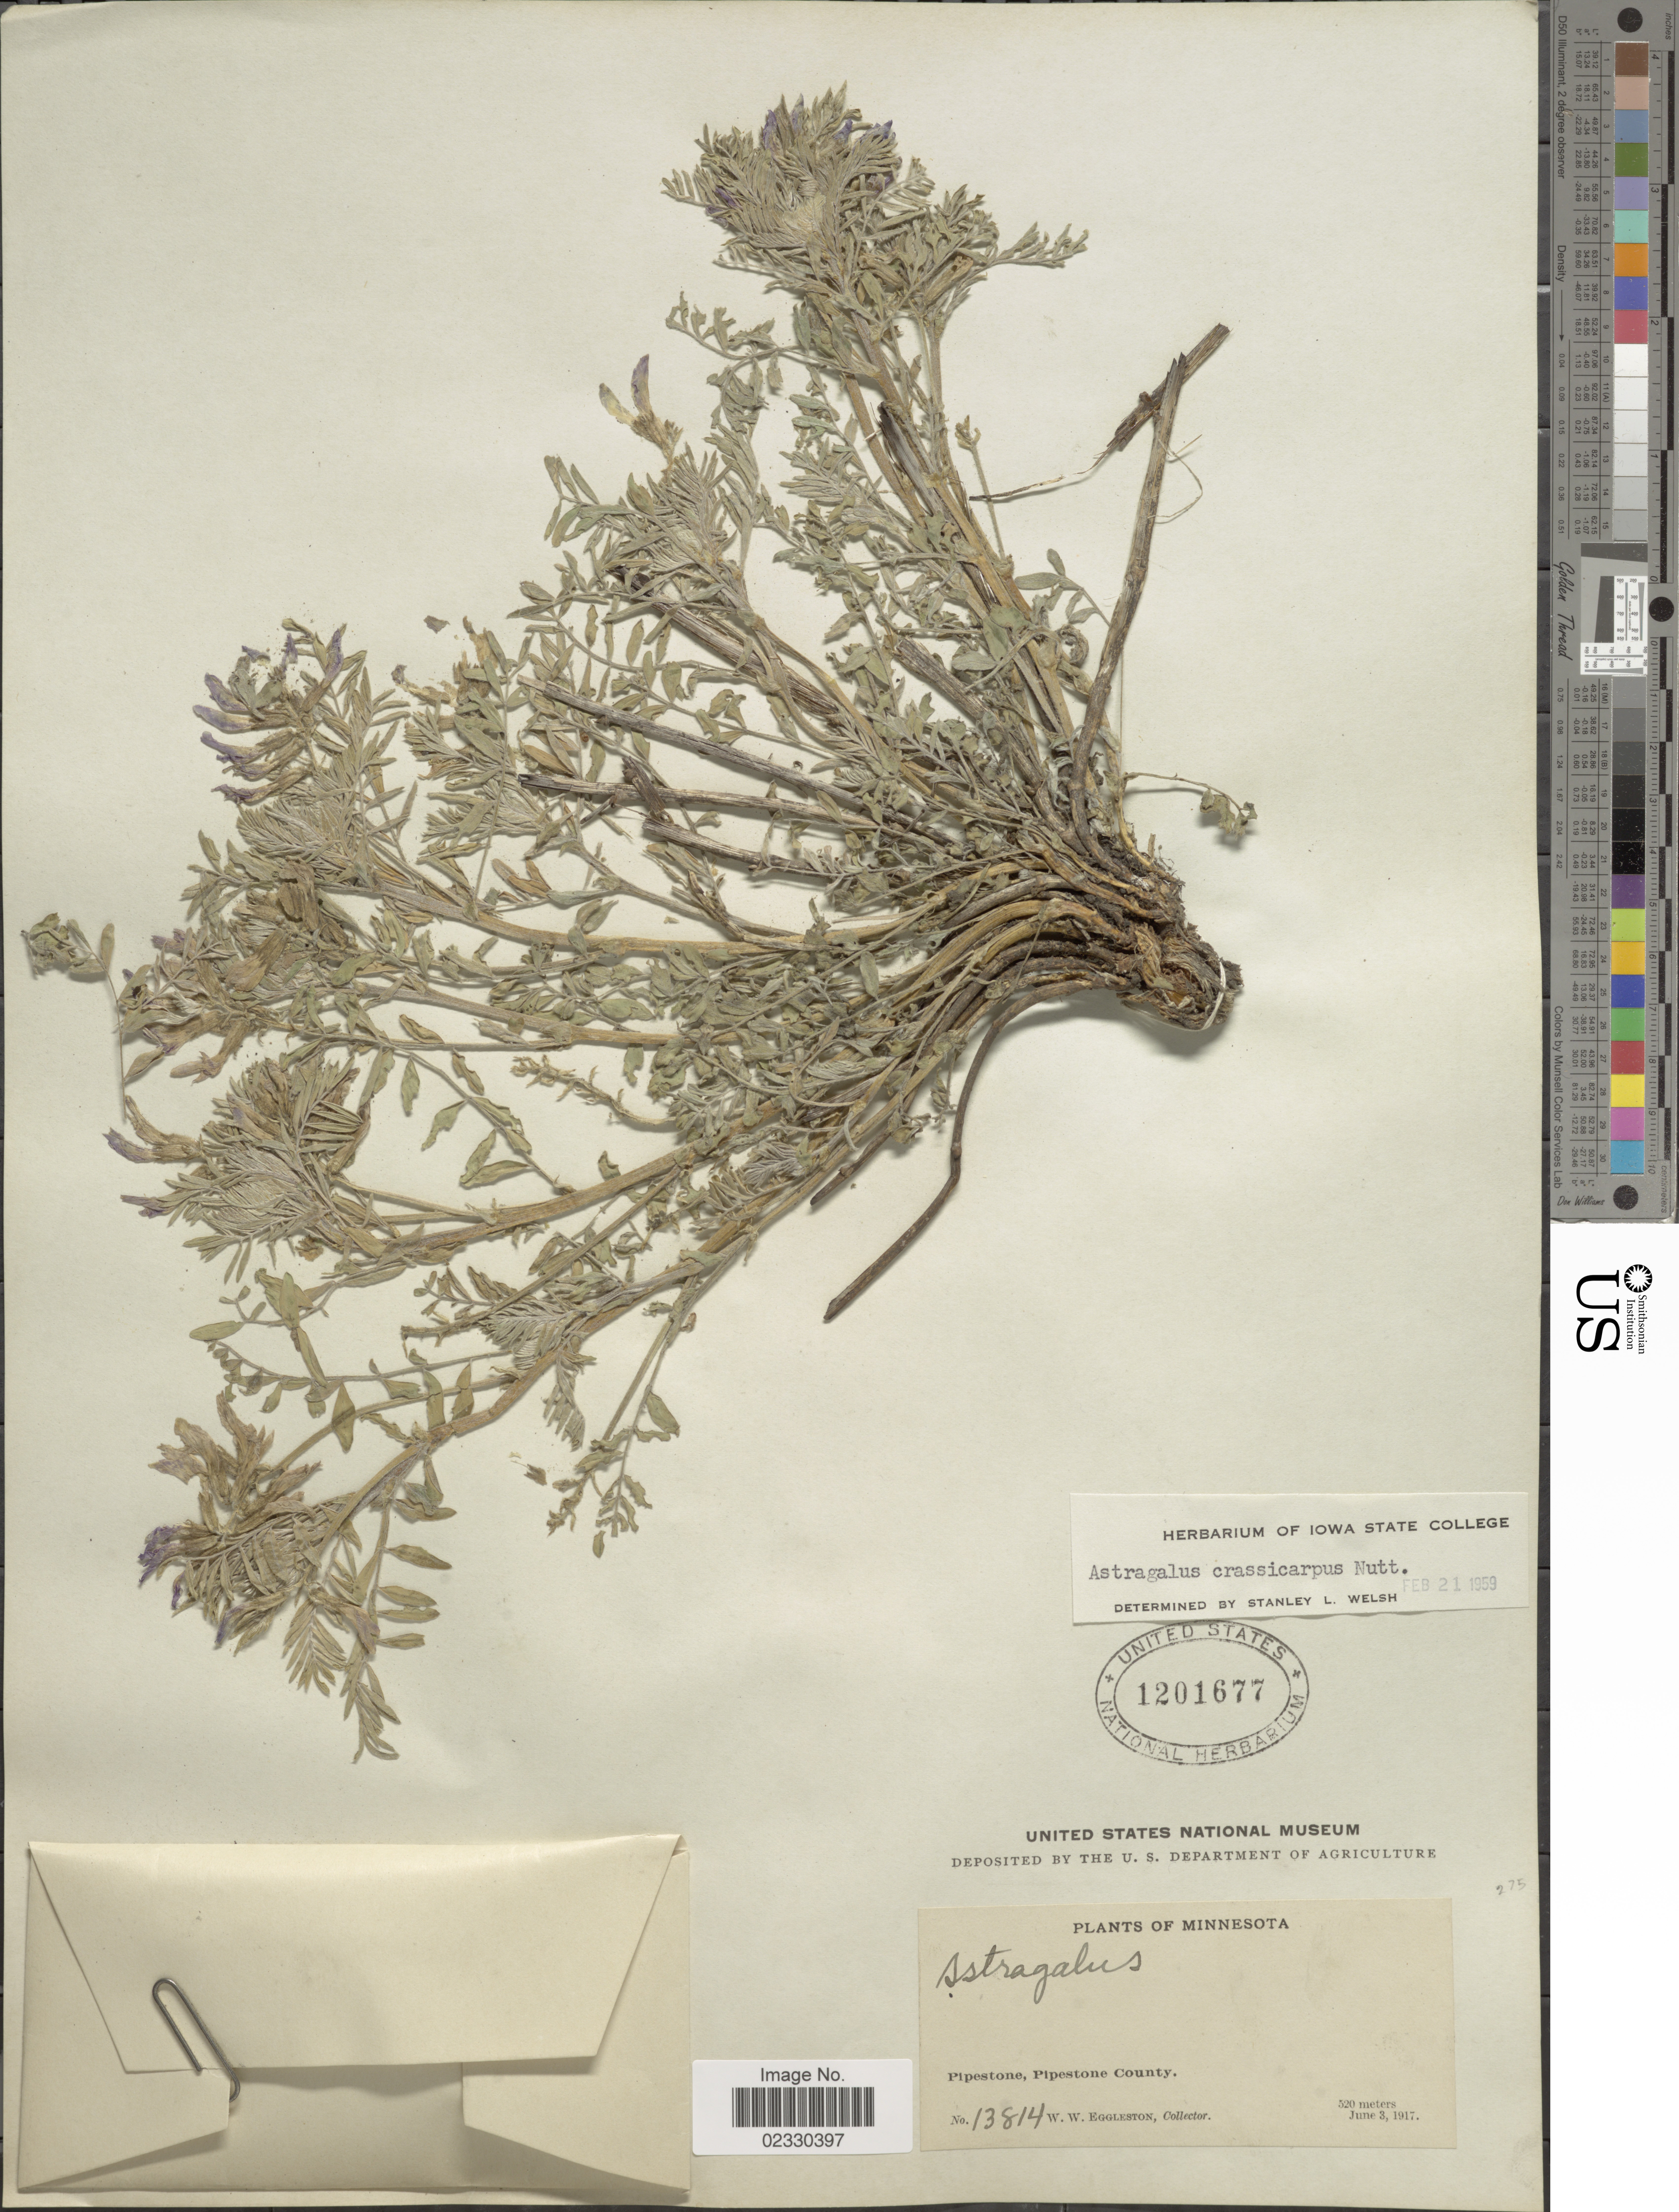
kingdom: Plantae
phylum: Tracheophyta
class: Magnoliopsida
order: Fabales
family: Fabaceae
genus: Astragalus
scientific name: Astragalus crassicarpus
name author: Nutt.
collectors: W. W. Eggleston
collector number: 13814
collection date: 1917-06-03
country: United States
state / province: Minnesota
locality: Pipestone, Pipestone County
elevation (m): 520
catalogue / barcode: US 1201677